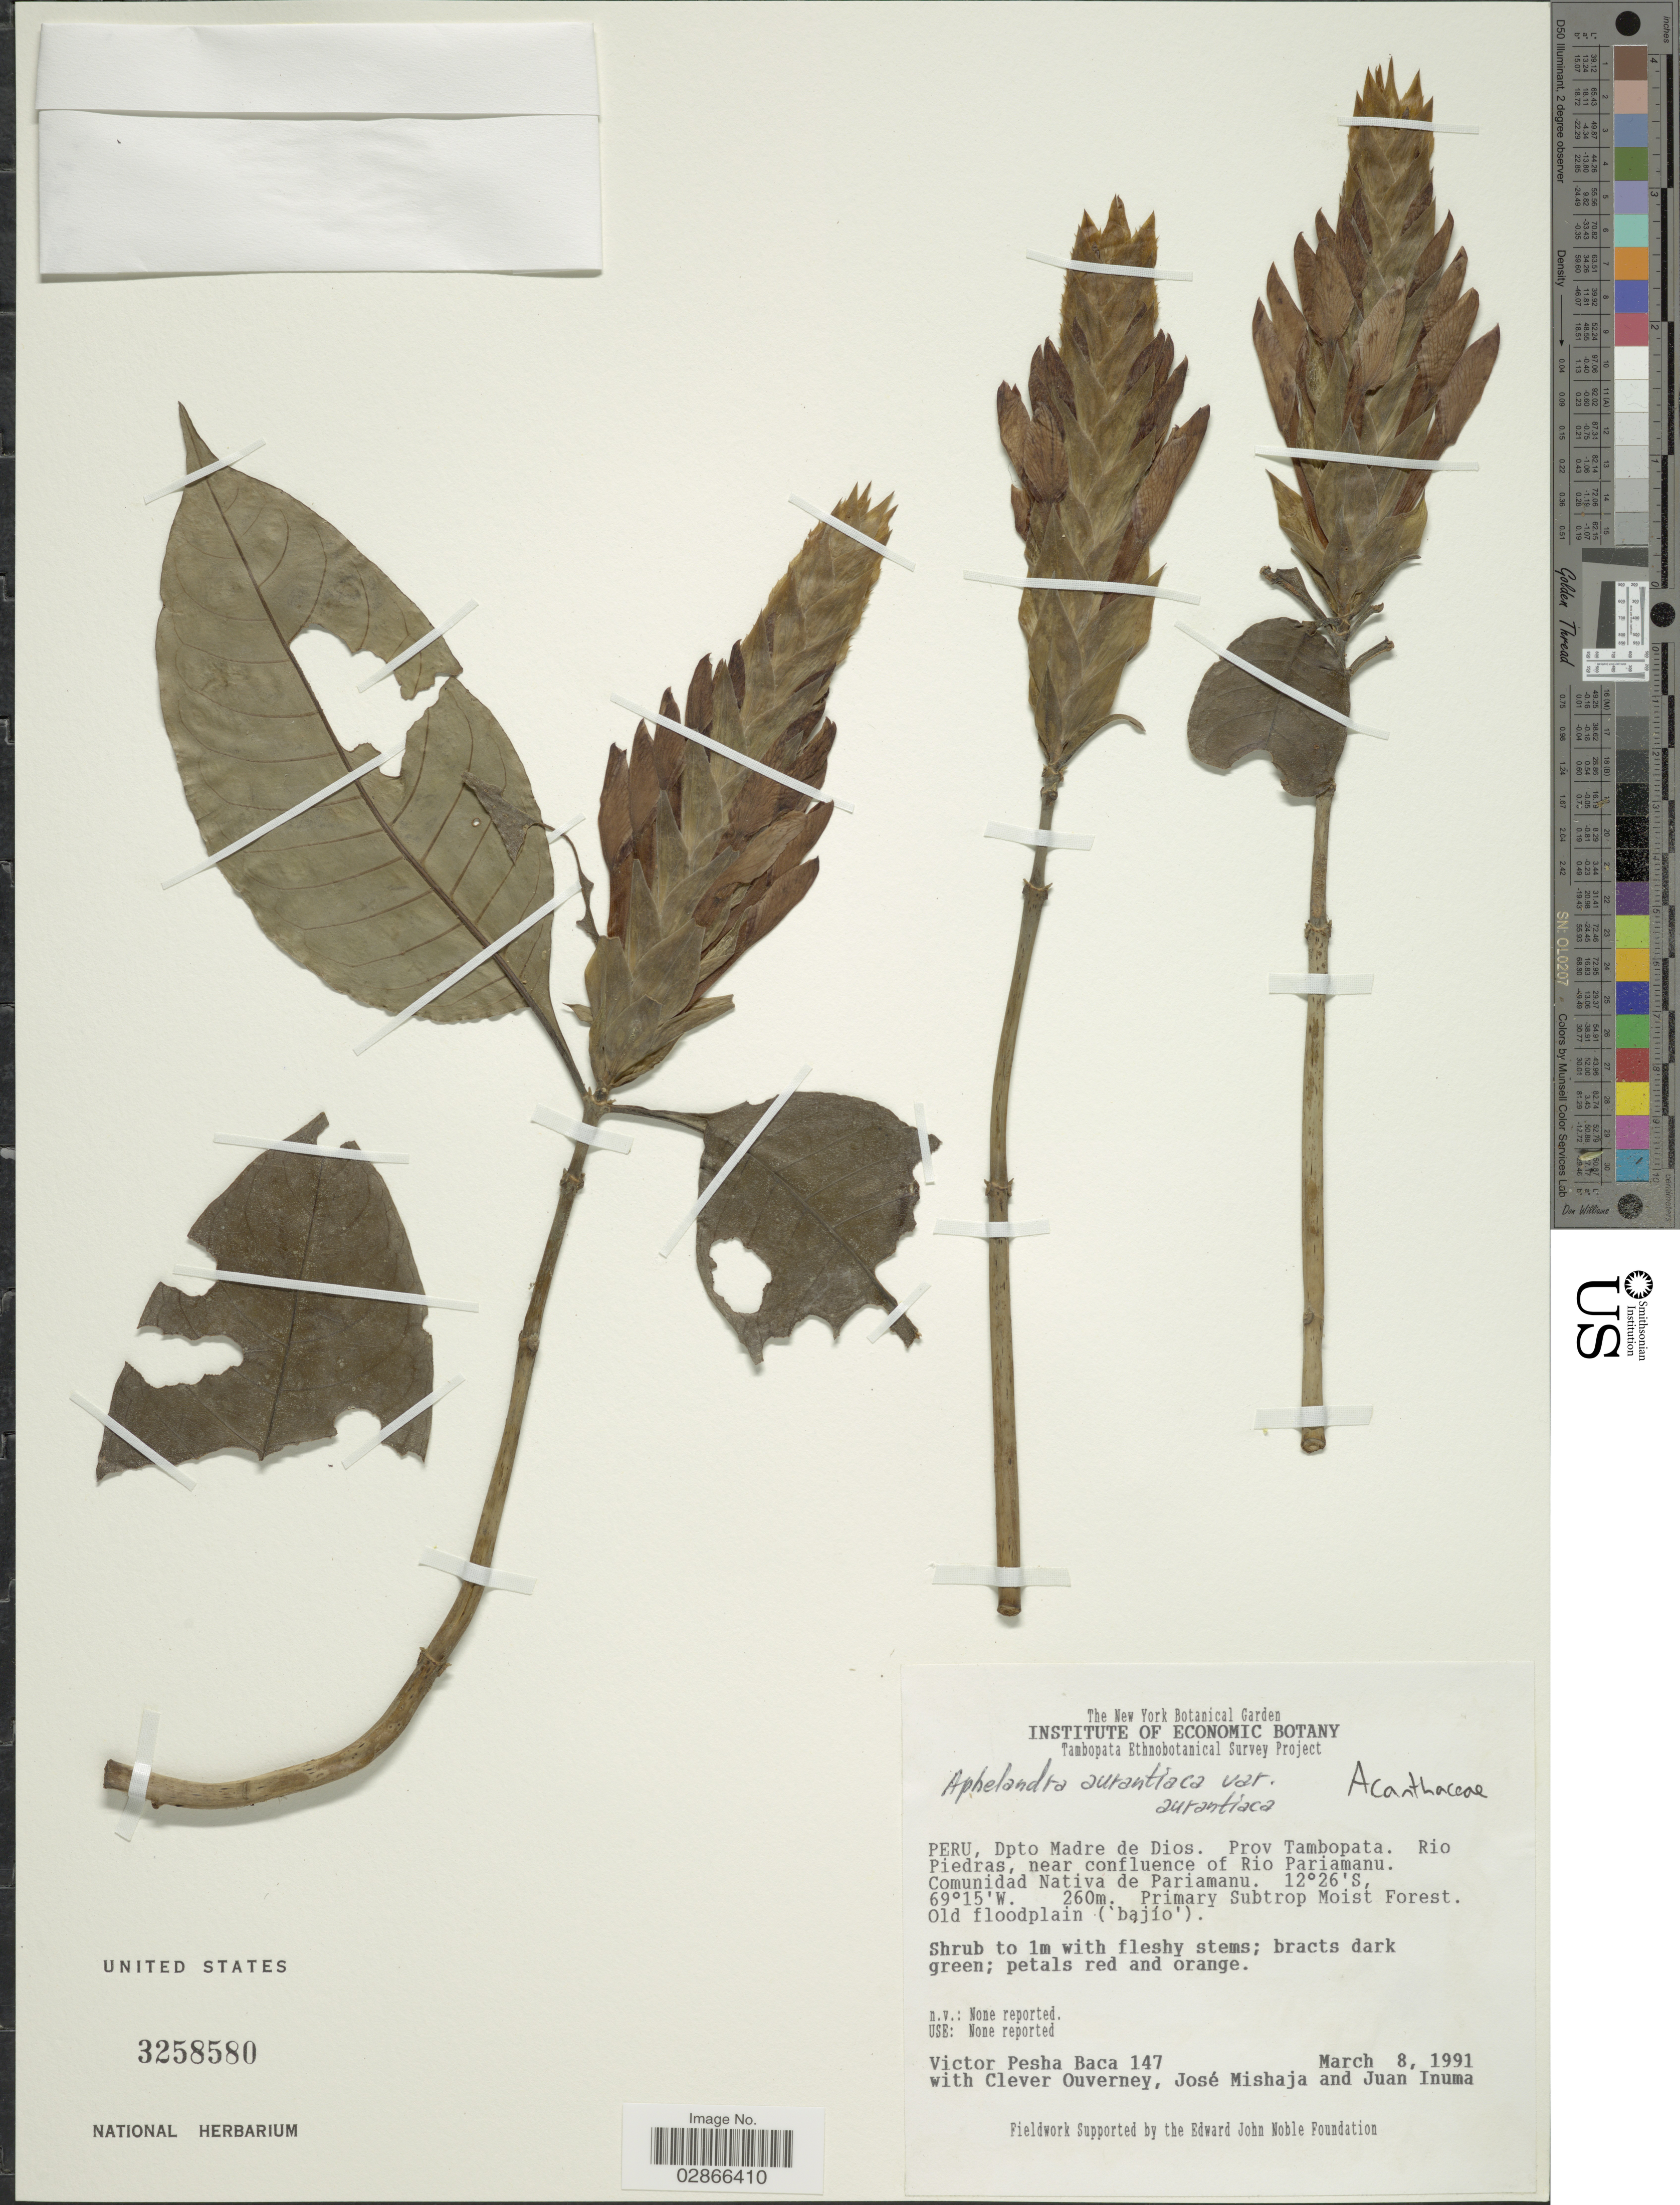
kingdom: Plantae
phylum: Tracheophyta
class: Magnoliopsida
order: Lamiales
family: Acanthaceae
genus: Aphelandra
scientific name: Aphelandra aurantiaca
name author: (Scheidw.) Lindl.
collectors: V. Pesha Baca, C. Ouverney, J. Mishaja & J. Inuma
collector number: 147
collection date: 1991-03-08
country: Peru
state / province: Madre de Dios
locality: Dpto Madre de Dios. Prov. Tambopata. Rio Piedras, near confluence of Rio Pariamanu. Comunidad Nativa de Pariamanu.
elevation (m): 260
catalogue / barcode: US 3258580